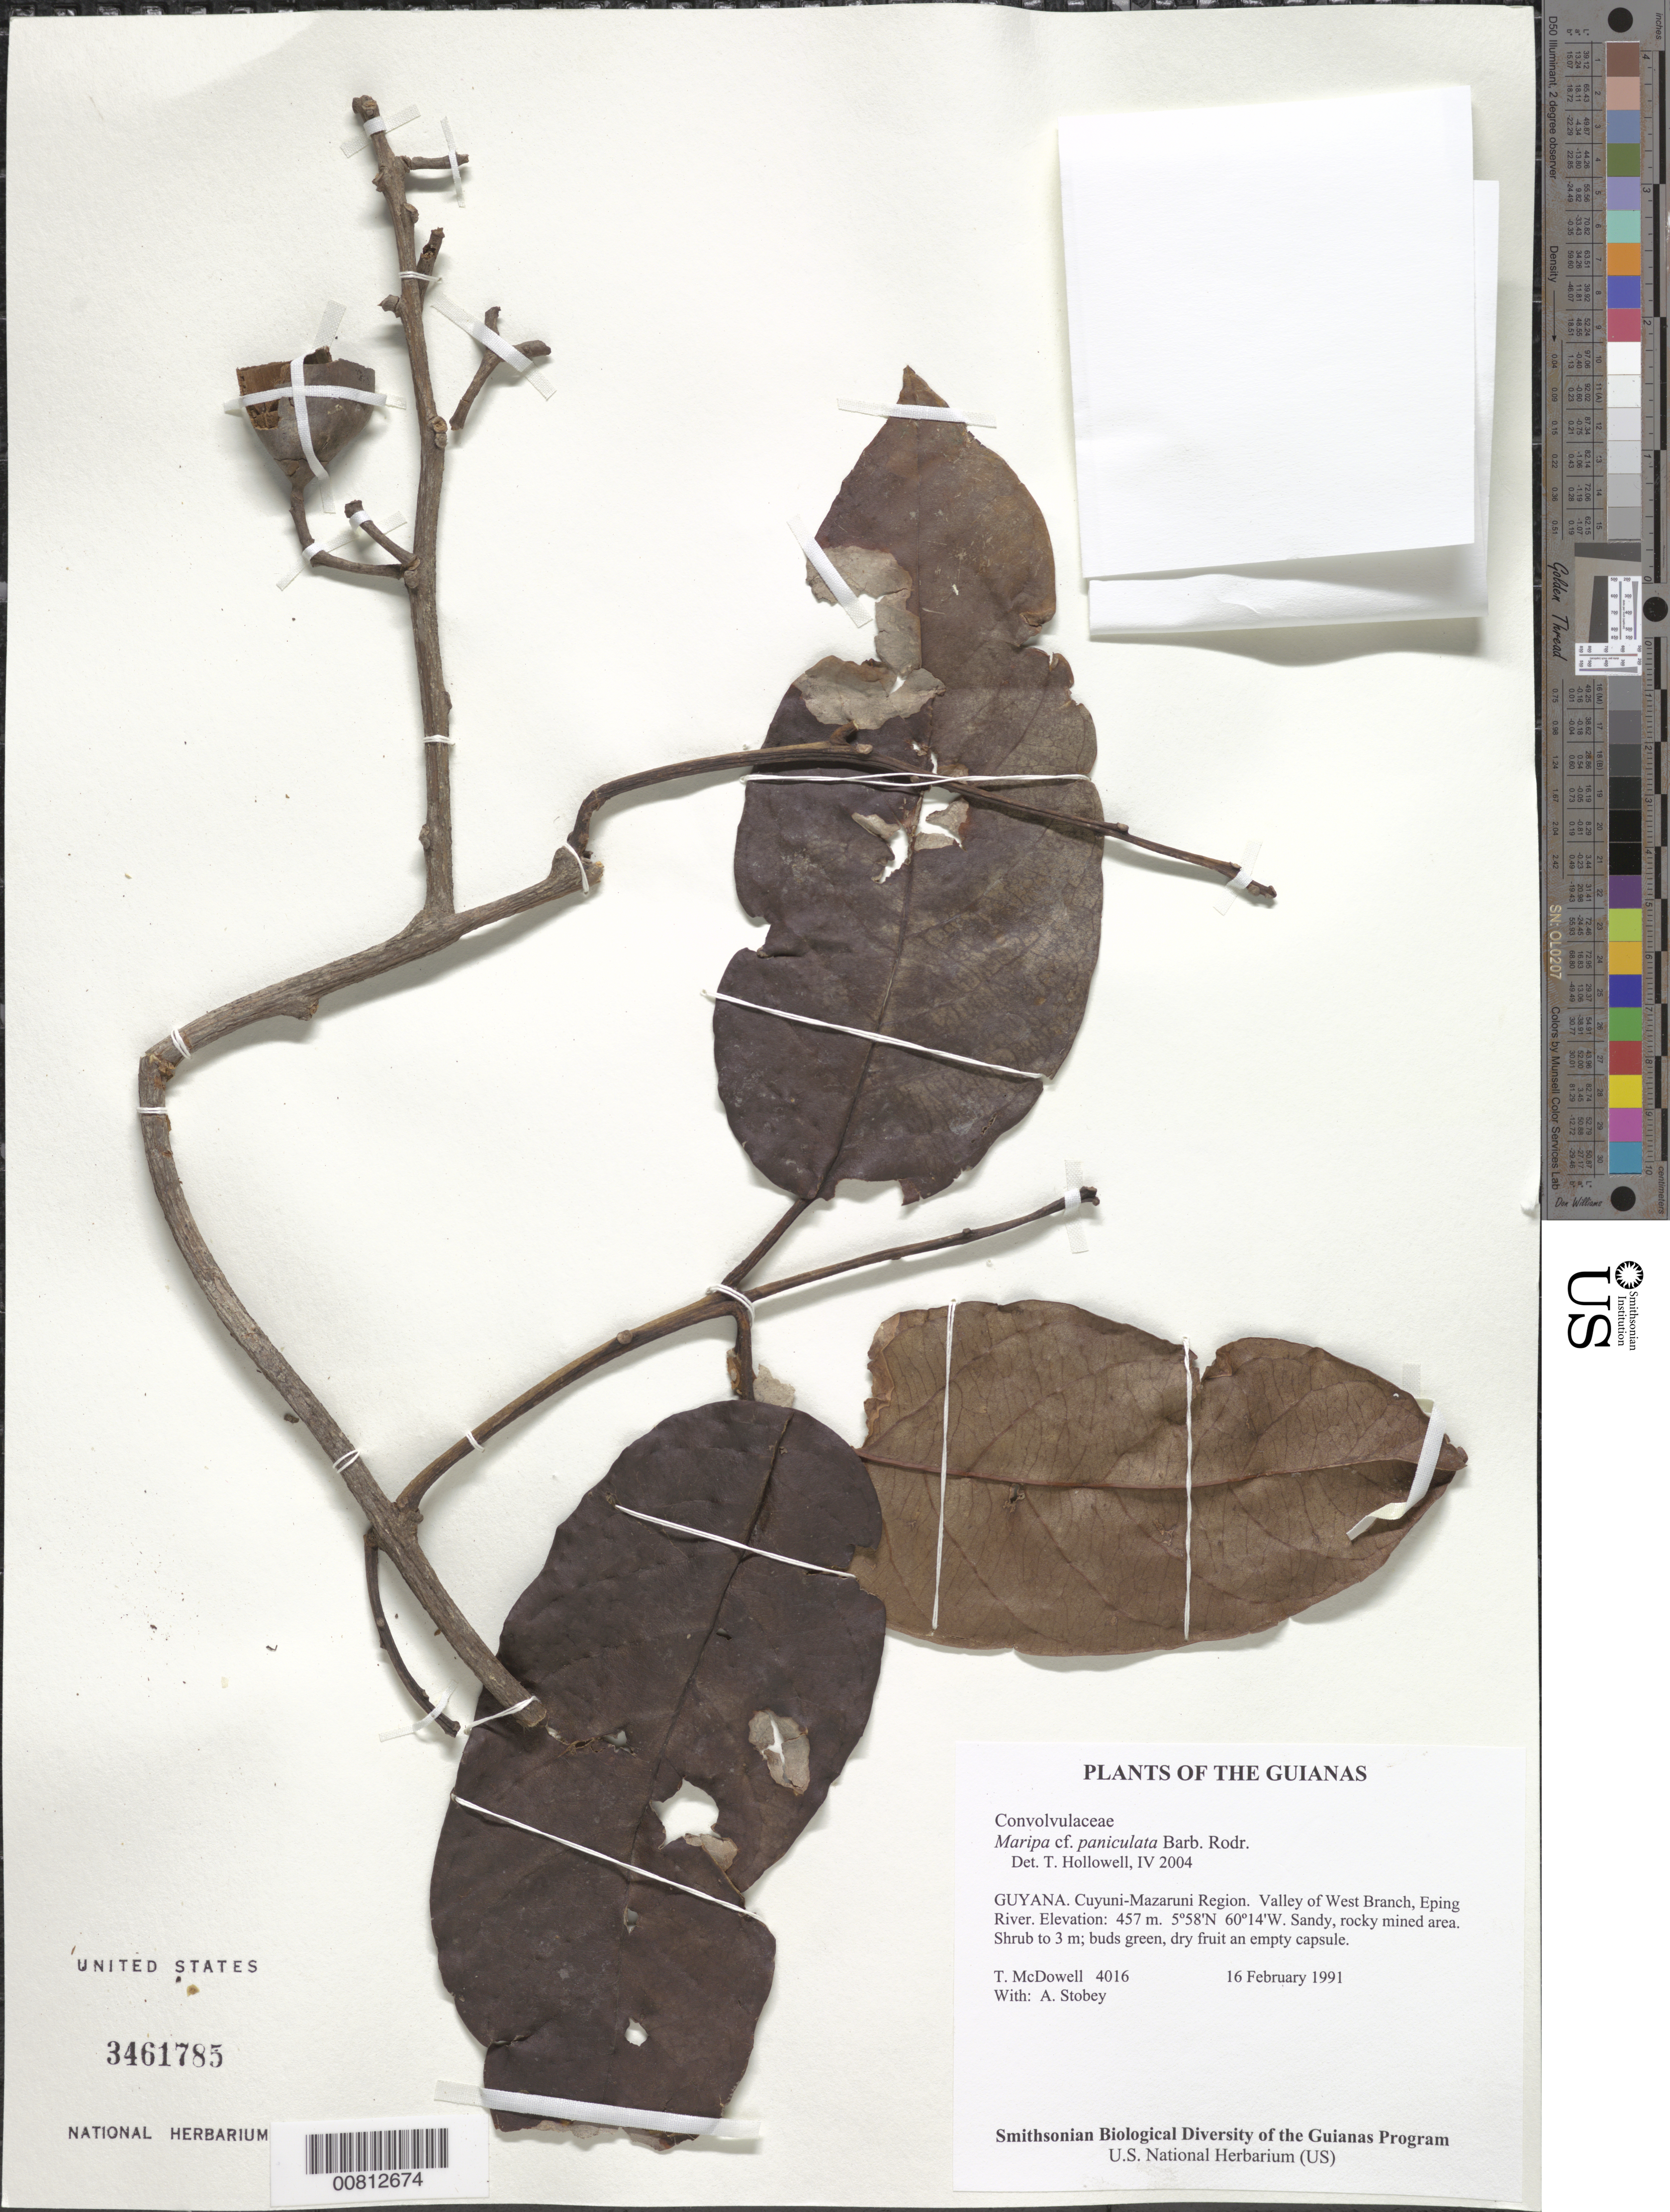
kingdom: Plantae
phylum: Tracheophyta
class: Magnoliopsida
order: Solanales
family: Convolvulaceae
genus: Maripa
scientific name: Maripa paniculata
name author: Barb. Rodr.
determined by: Hollowell, T. H., (BOT), Smithsonian Institution - National Museum of Natural History (UNITED STATES)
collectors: T. McDowell & A. Stobey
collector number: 4016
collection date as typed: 16 February 1991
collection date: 1991-02-16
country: Guyana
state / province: Cuyuni-Mazaruni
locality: Valley of West Branch, Eping River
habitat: Sandy, rocky mined area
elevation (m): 457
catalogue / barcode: US 3461785